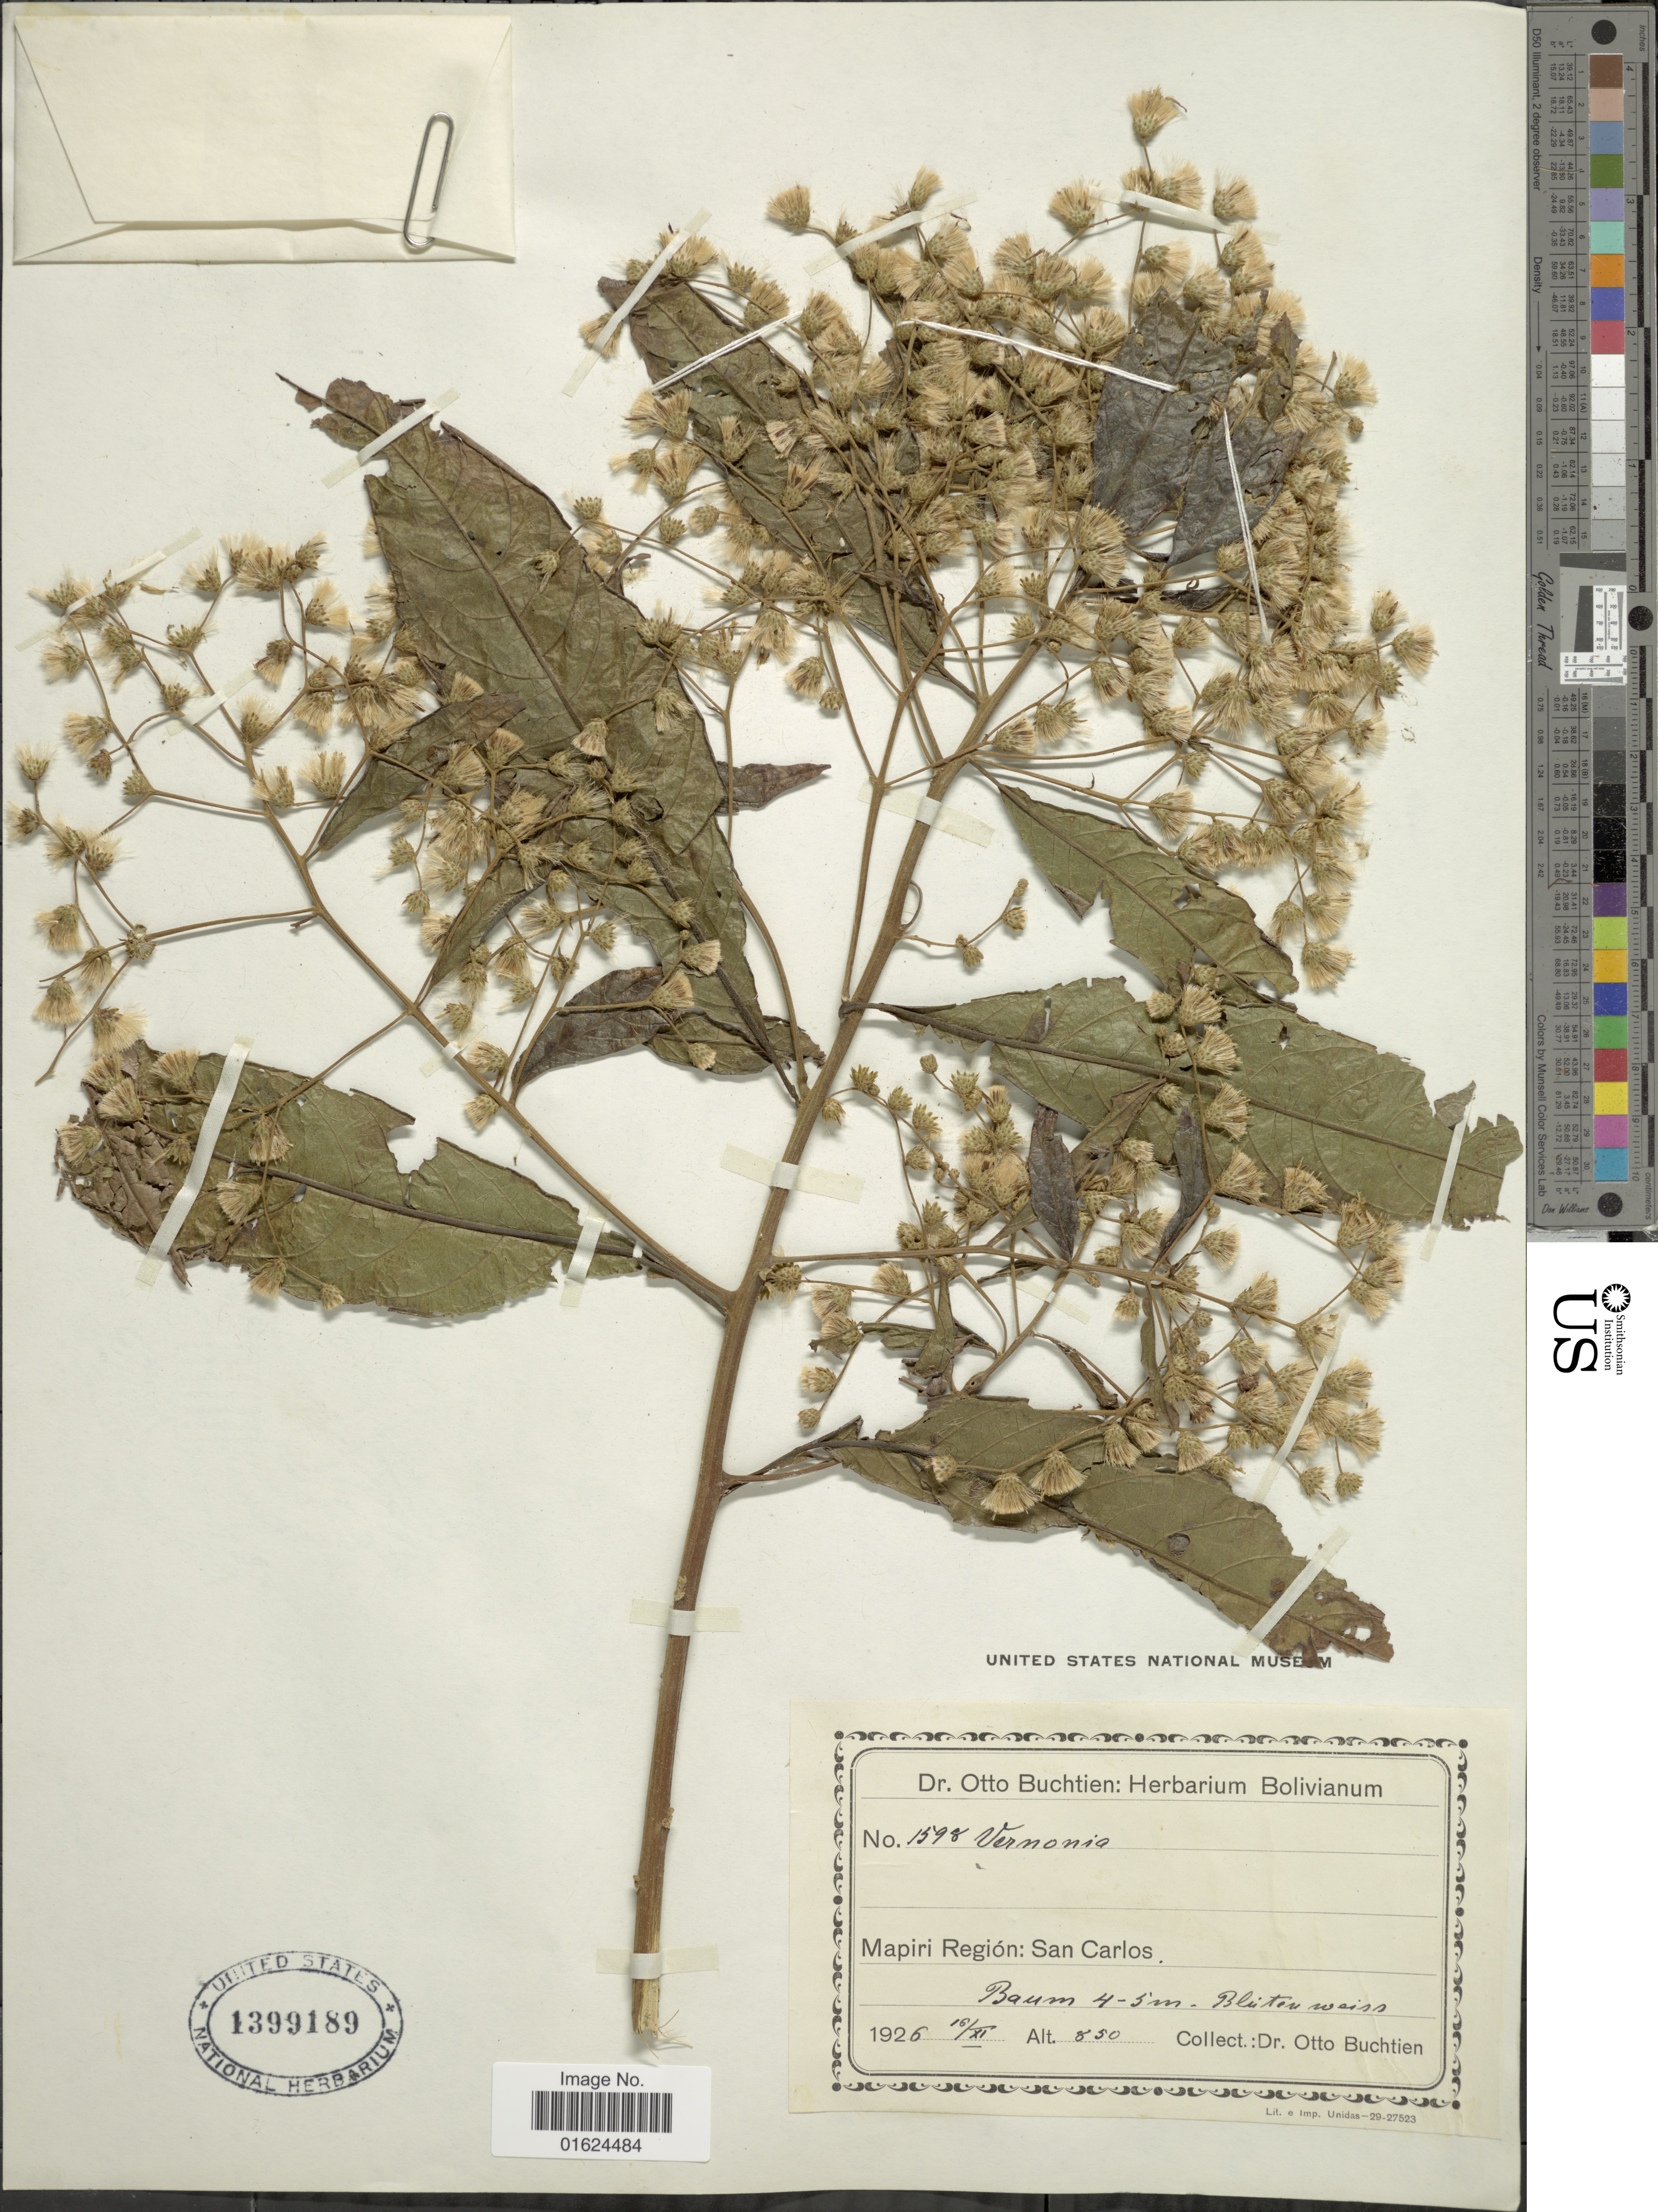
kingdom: Plantae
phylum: Tracheophyta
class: Magnoliopsida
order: Asterales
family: Asteraceae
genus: Vernonanthura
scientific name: Vernonanthura patens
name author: (Kunth) H. Rob.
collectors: O. Buchtien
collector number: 1598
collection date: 1926-11-16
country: Bolivia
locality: Mapiri Región: San Carlos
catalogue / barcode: US 1399189